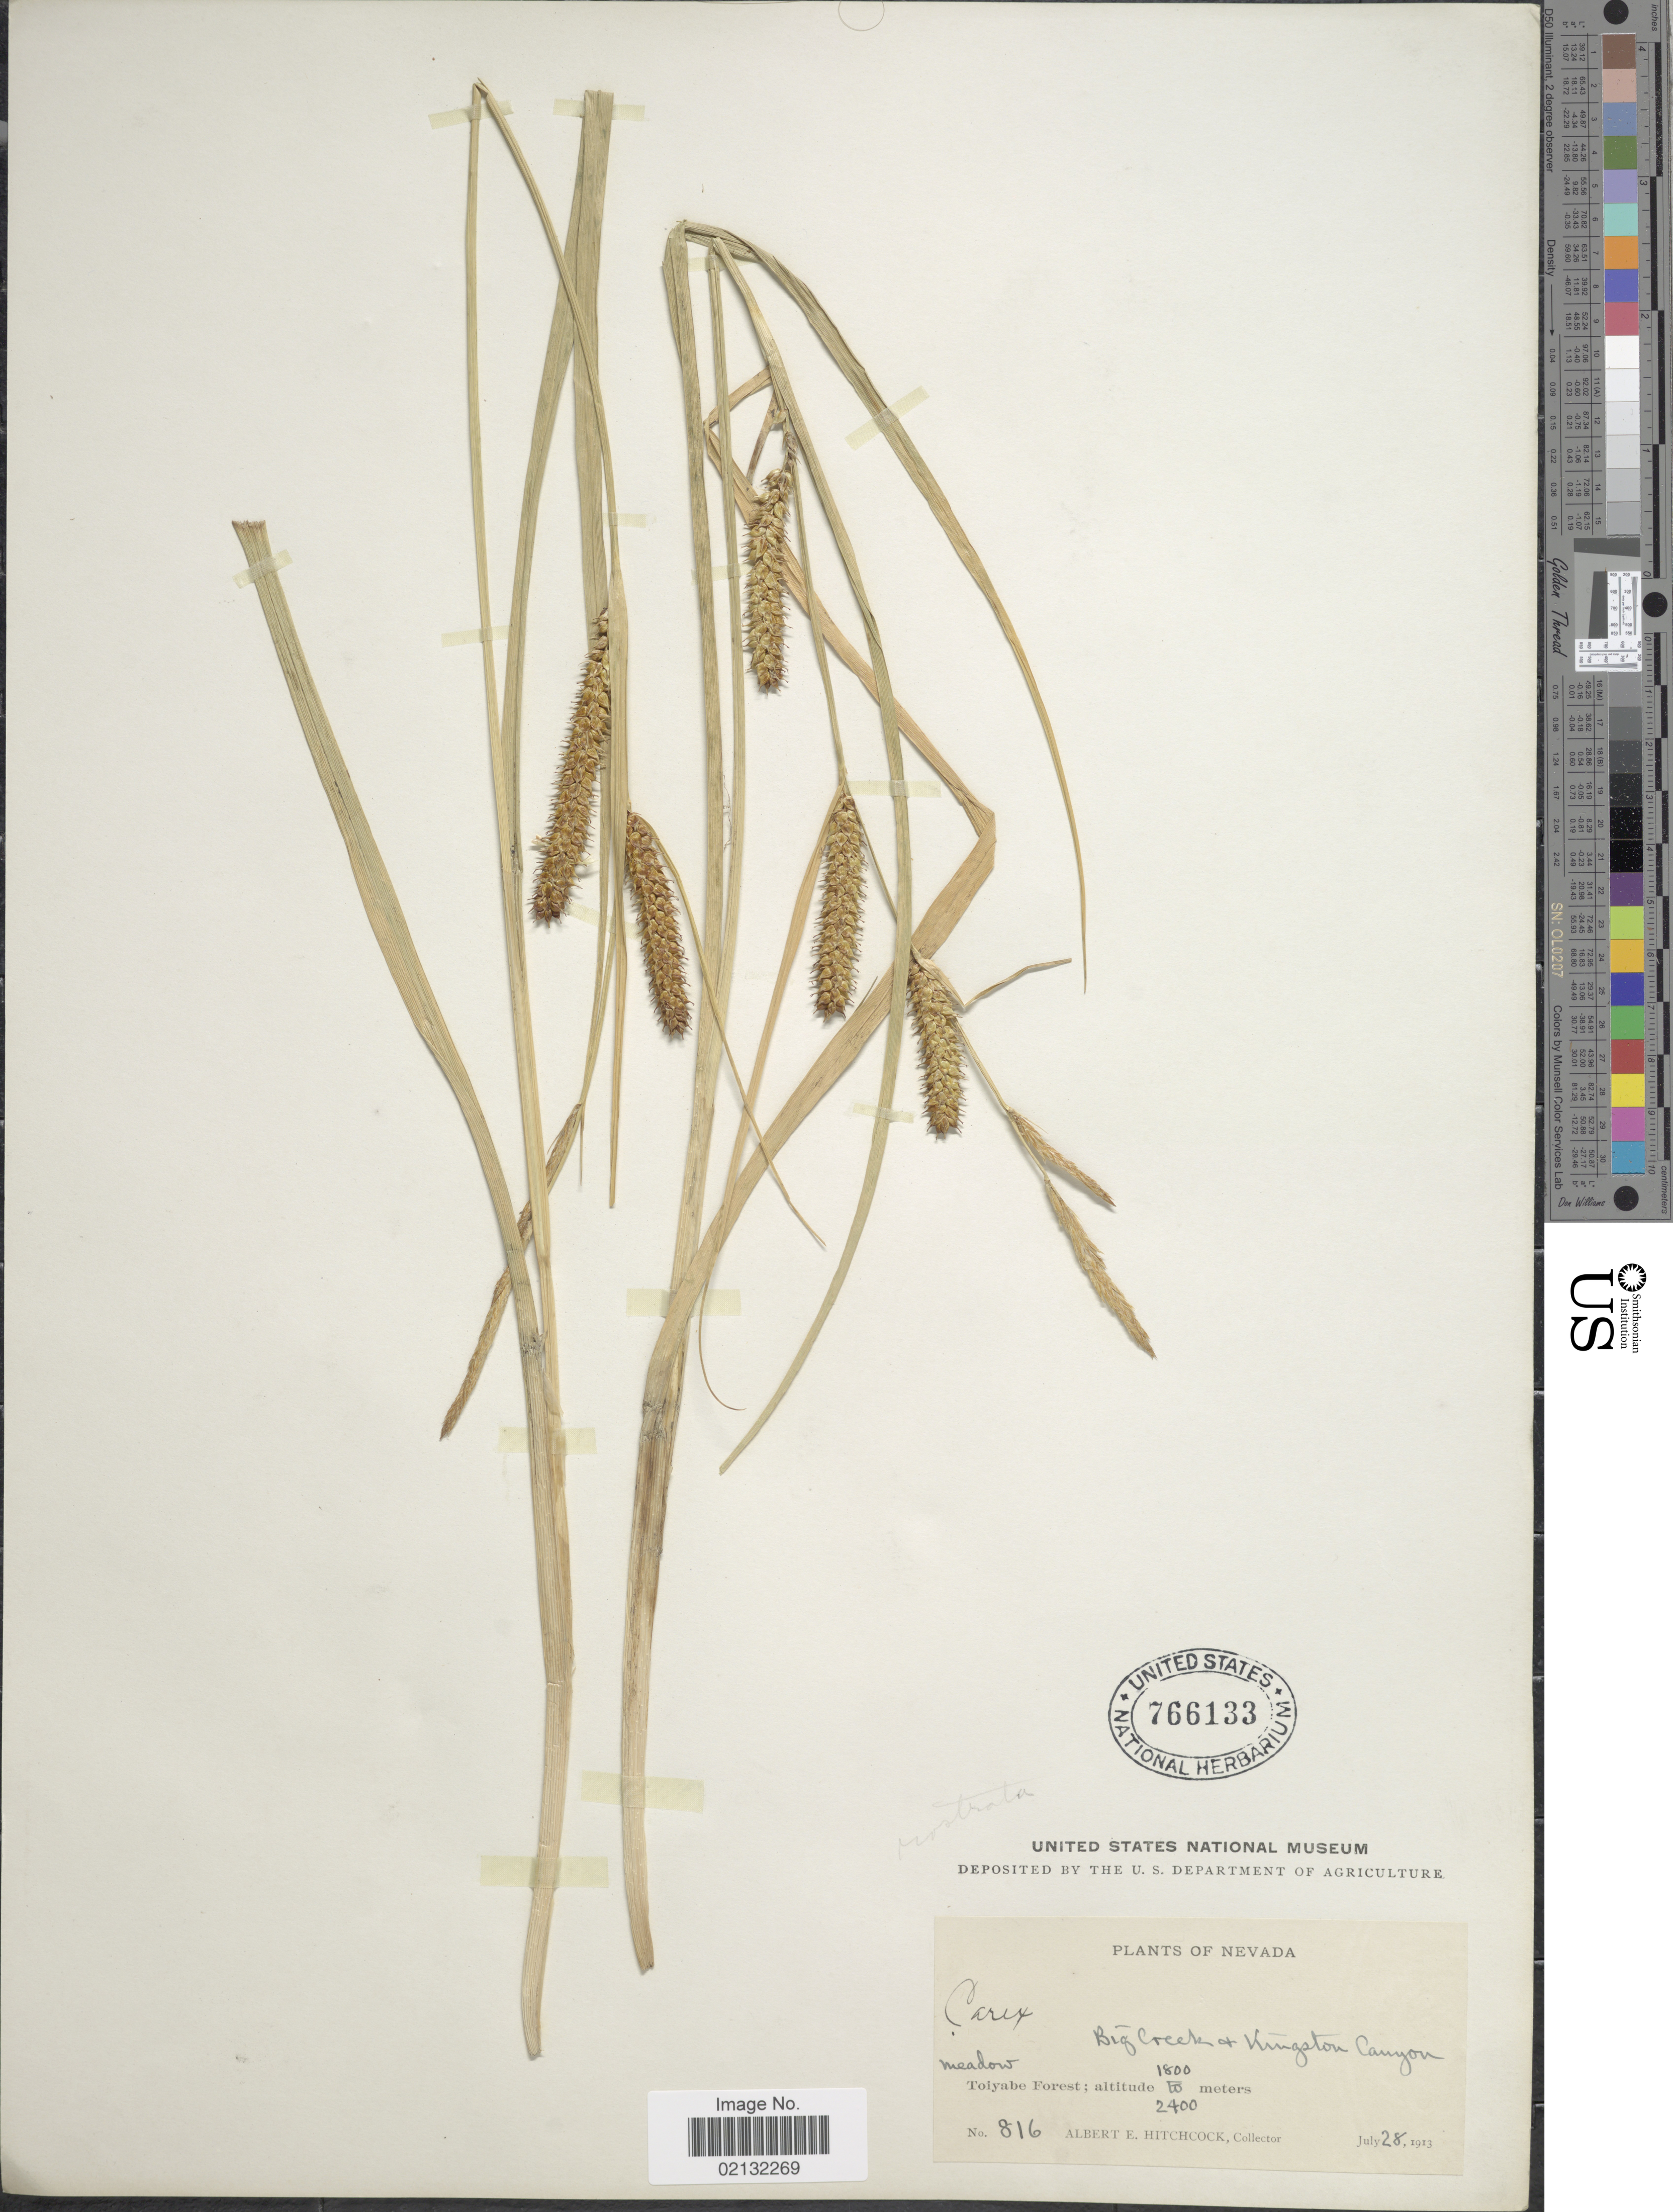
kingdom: Plantae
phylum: Tracheophyta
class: Liliopsida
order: Poales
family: Cyperaceae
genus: Carex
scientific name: Carex rostrata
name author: Stokes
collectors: A. Hitchcock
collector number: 816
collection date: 1913-07-28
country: United States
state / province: Nevada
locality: Meadow, Toiyabe Forest, Big Creek + Kingston Canyon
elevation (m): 1800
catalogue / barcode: US 766133